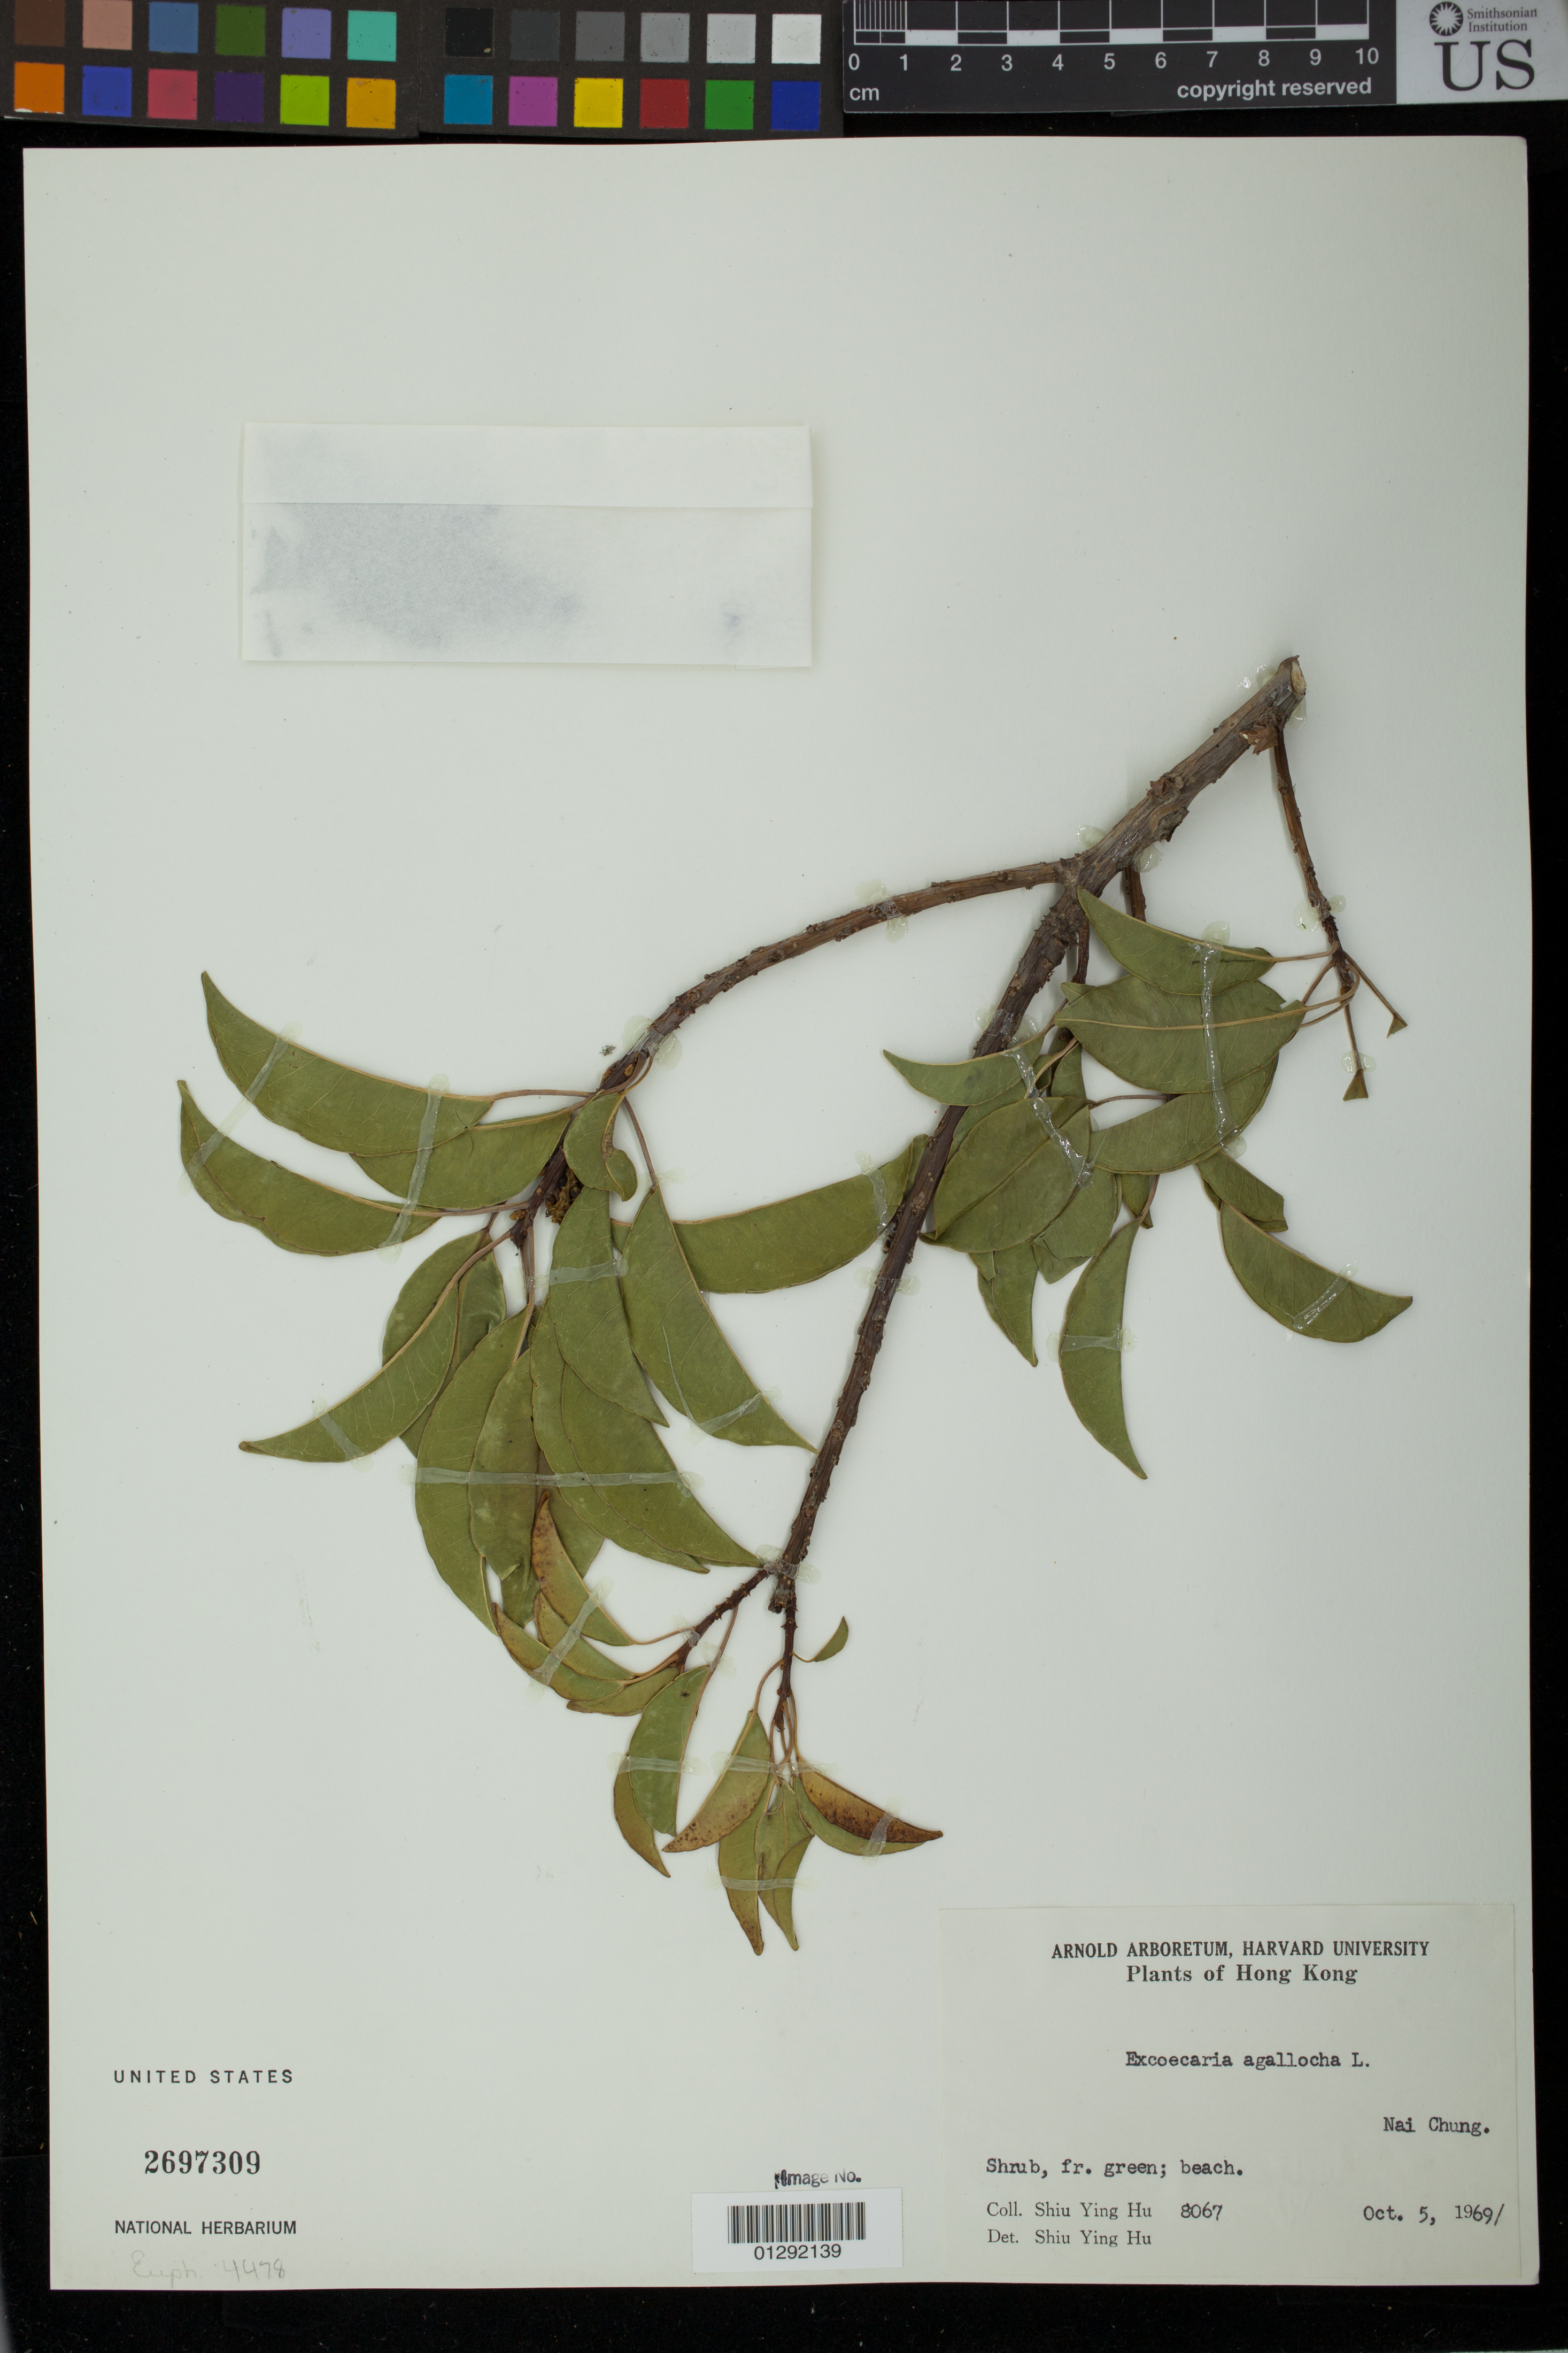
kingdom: Plantae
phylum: Tracheophyta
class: Magnoliopsida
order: Malpighiales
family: Euphorbiaceae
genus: Excoecaria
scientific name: Excoecaria agallocha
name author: L.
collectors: S. Y. Hu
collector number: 8067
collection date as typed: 05 Oct 1969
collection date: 1969-10-05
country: China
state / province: Hong Kong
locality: Nai chung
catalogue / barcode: US 2697309